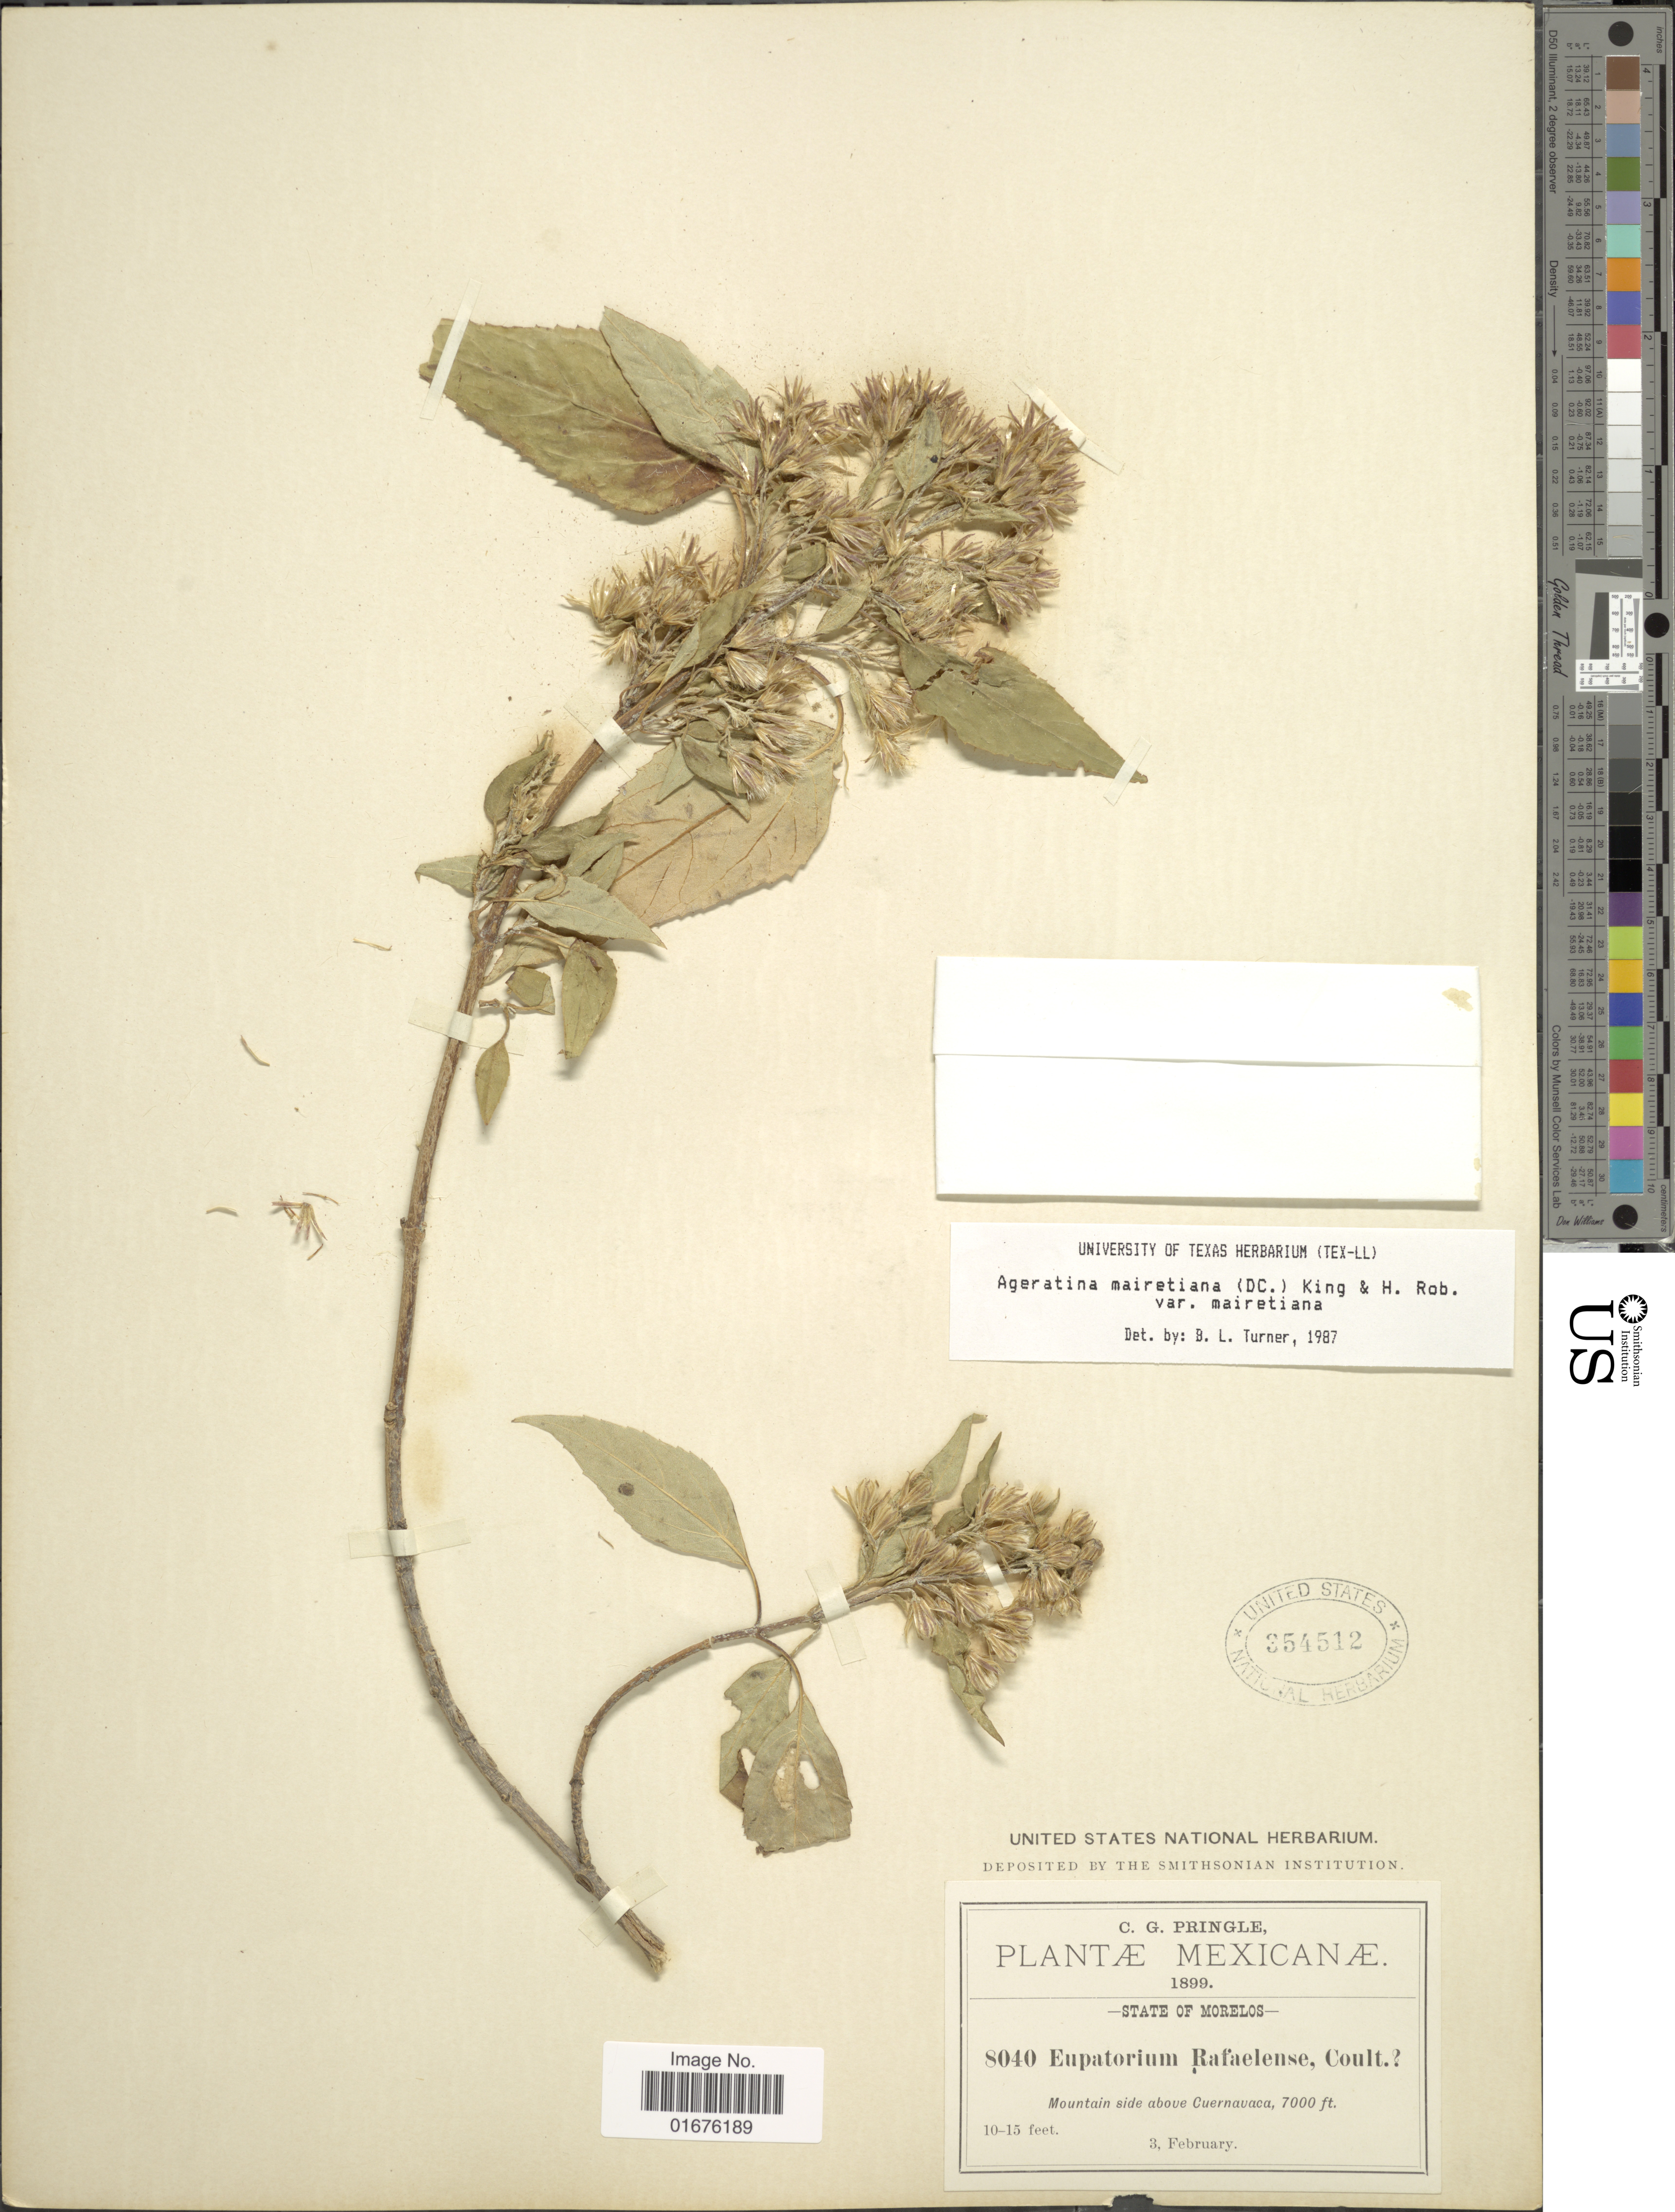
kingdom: Plantae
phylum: Tracheophyta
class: Magnoliopsida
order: Asterales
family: Asteraceae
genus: Ageratina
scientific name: Ageratina mairetiana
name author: (DC.) R.M. King & H. Rob.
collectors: C. G. Pringle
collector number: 8040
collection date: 1899-02-03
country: Mexico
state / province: Morelos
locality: Mountain side above Cuernavaca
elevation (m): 2134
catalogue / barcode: US 354512